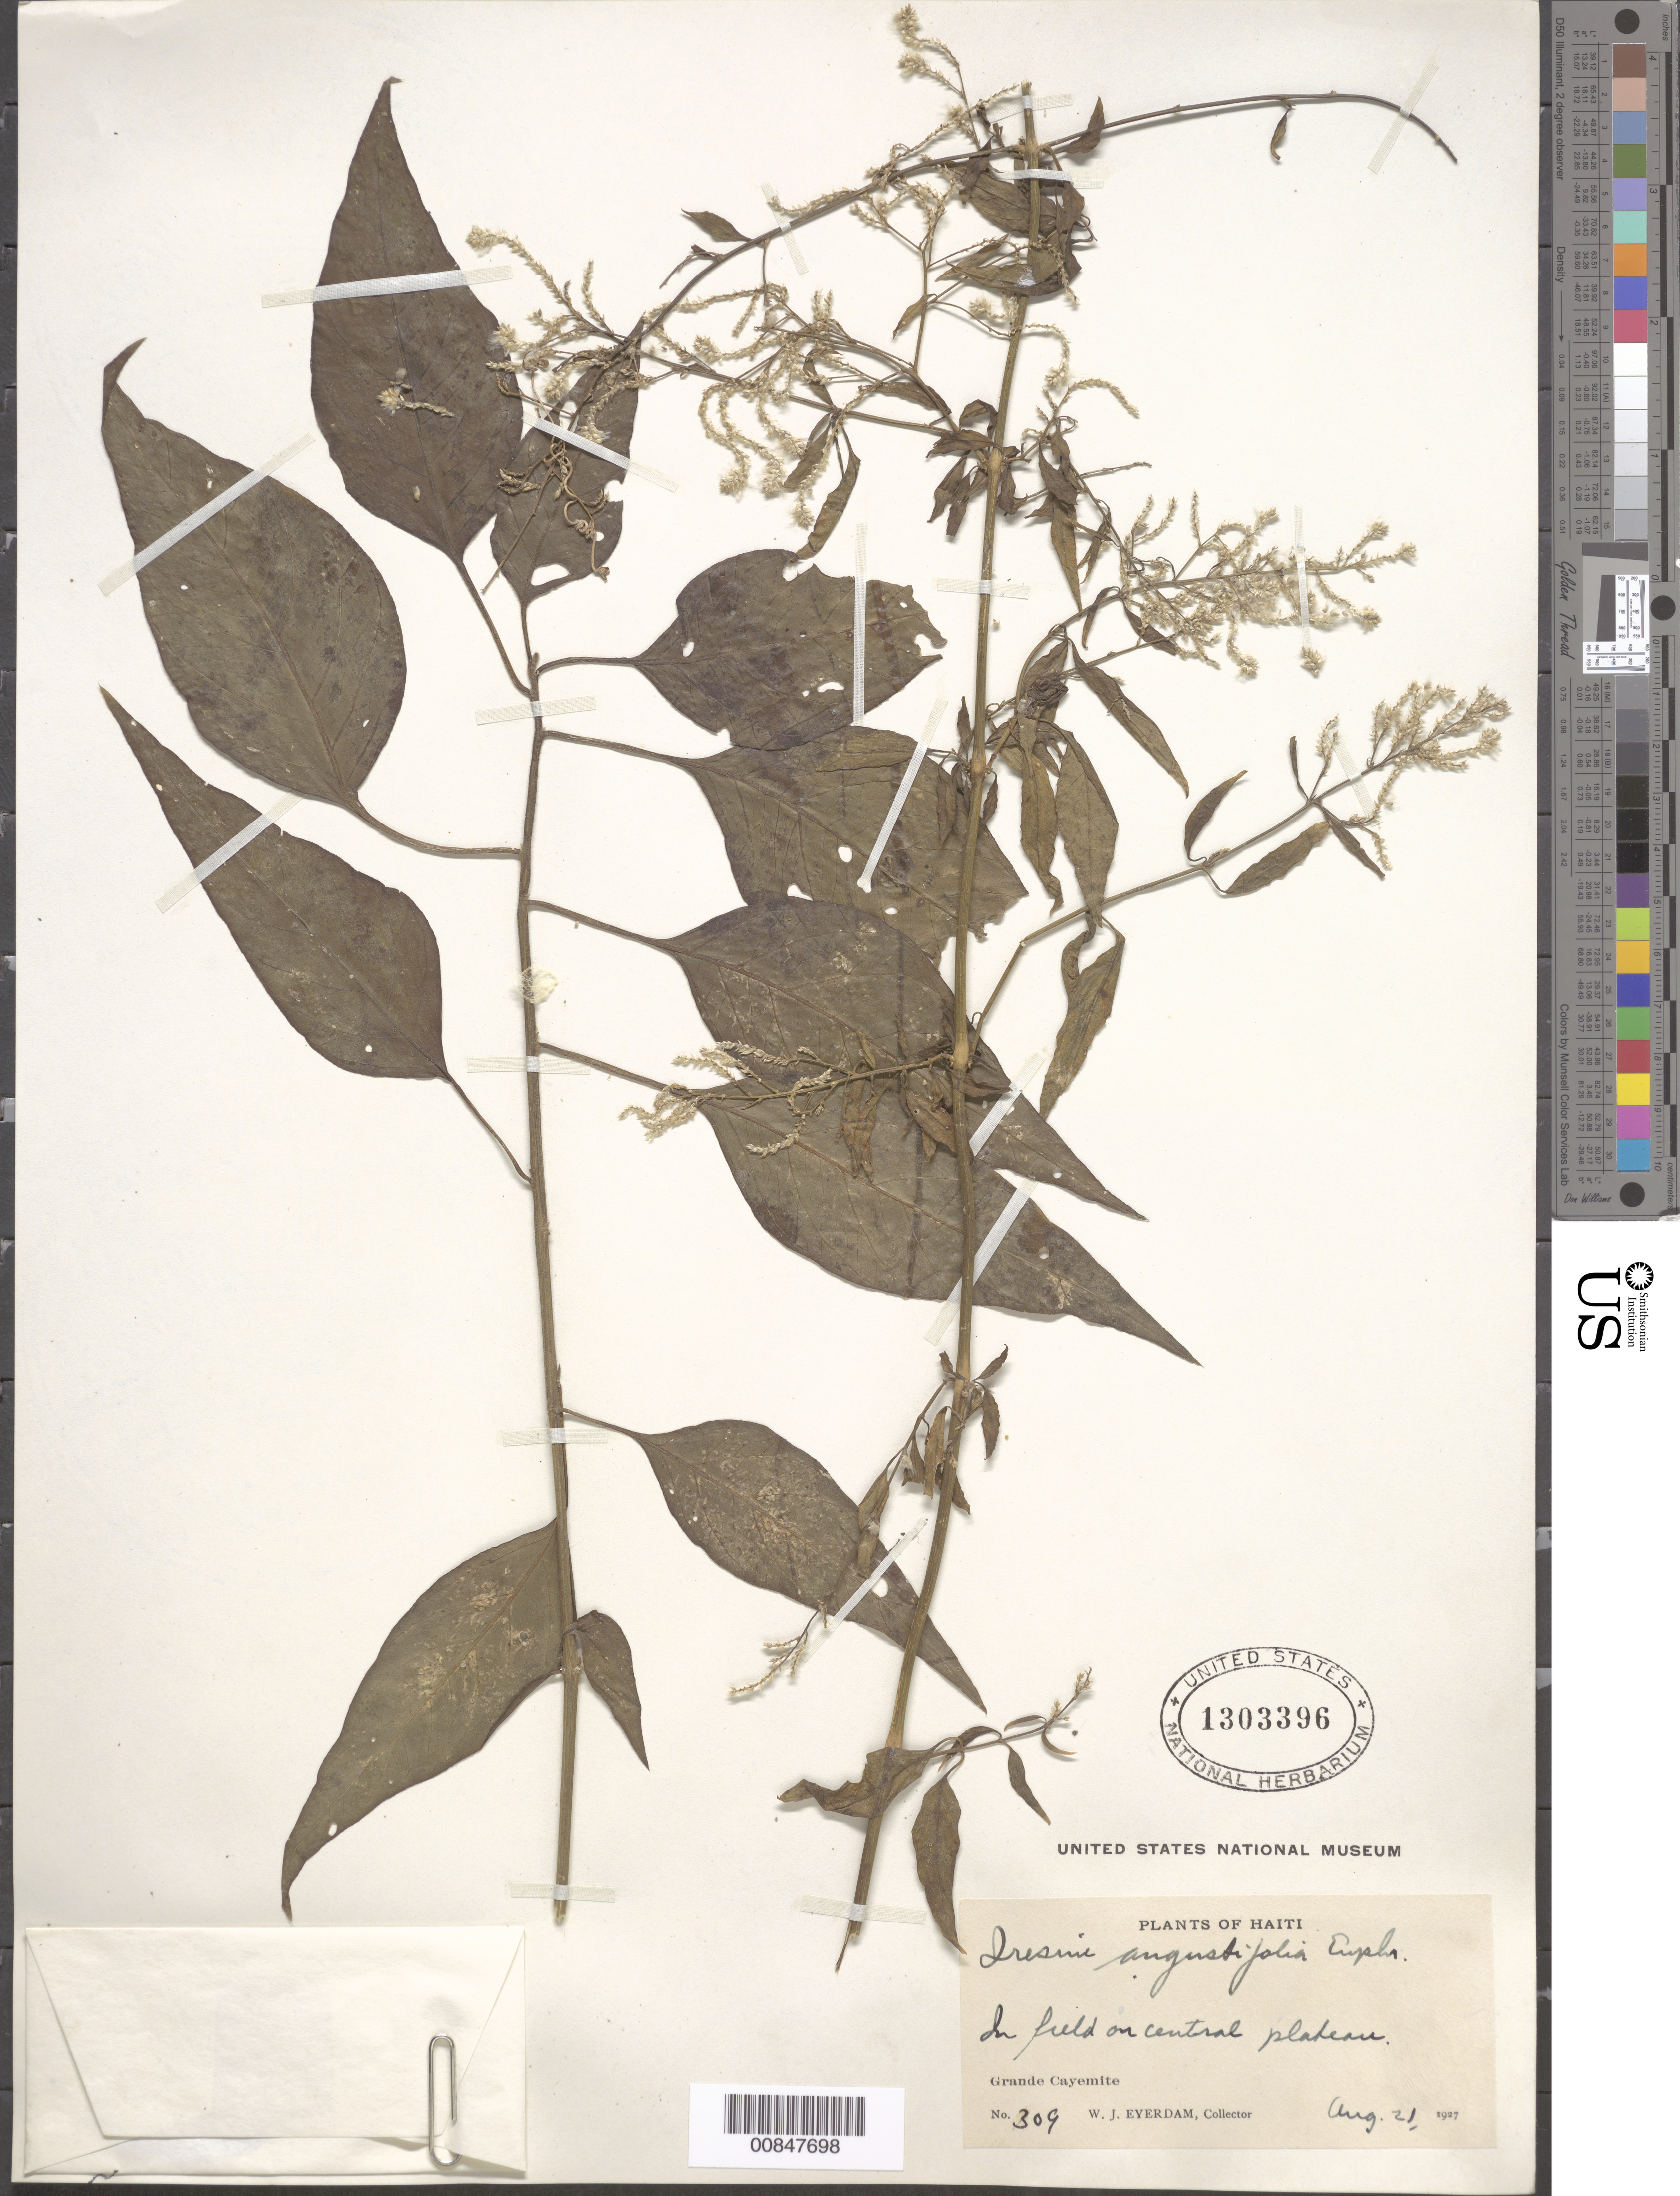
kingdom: Plantae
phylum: Tracheophyta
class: Magnoliopsida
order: Caryophyllales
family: Amaranthaceae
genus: Iresine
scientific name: Iresine angustifolia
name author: Euphrasén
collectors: W. J. Eyerdam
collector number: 309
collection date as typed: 21 Aug 1927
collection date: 1927-08-21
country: Haiti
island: Grande Cayemite I.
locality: Grande Cayemite. In field in central plateau.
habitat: In field in central plateau.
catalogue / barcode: US 1303396